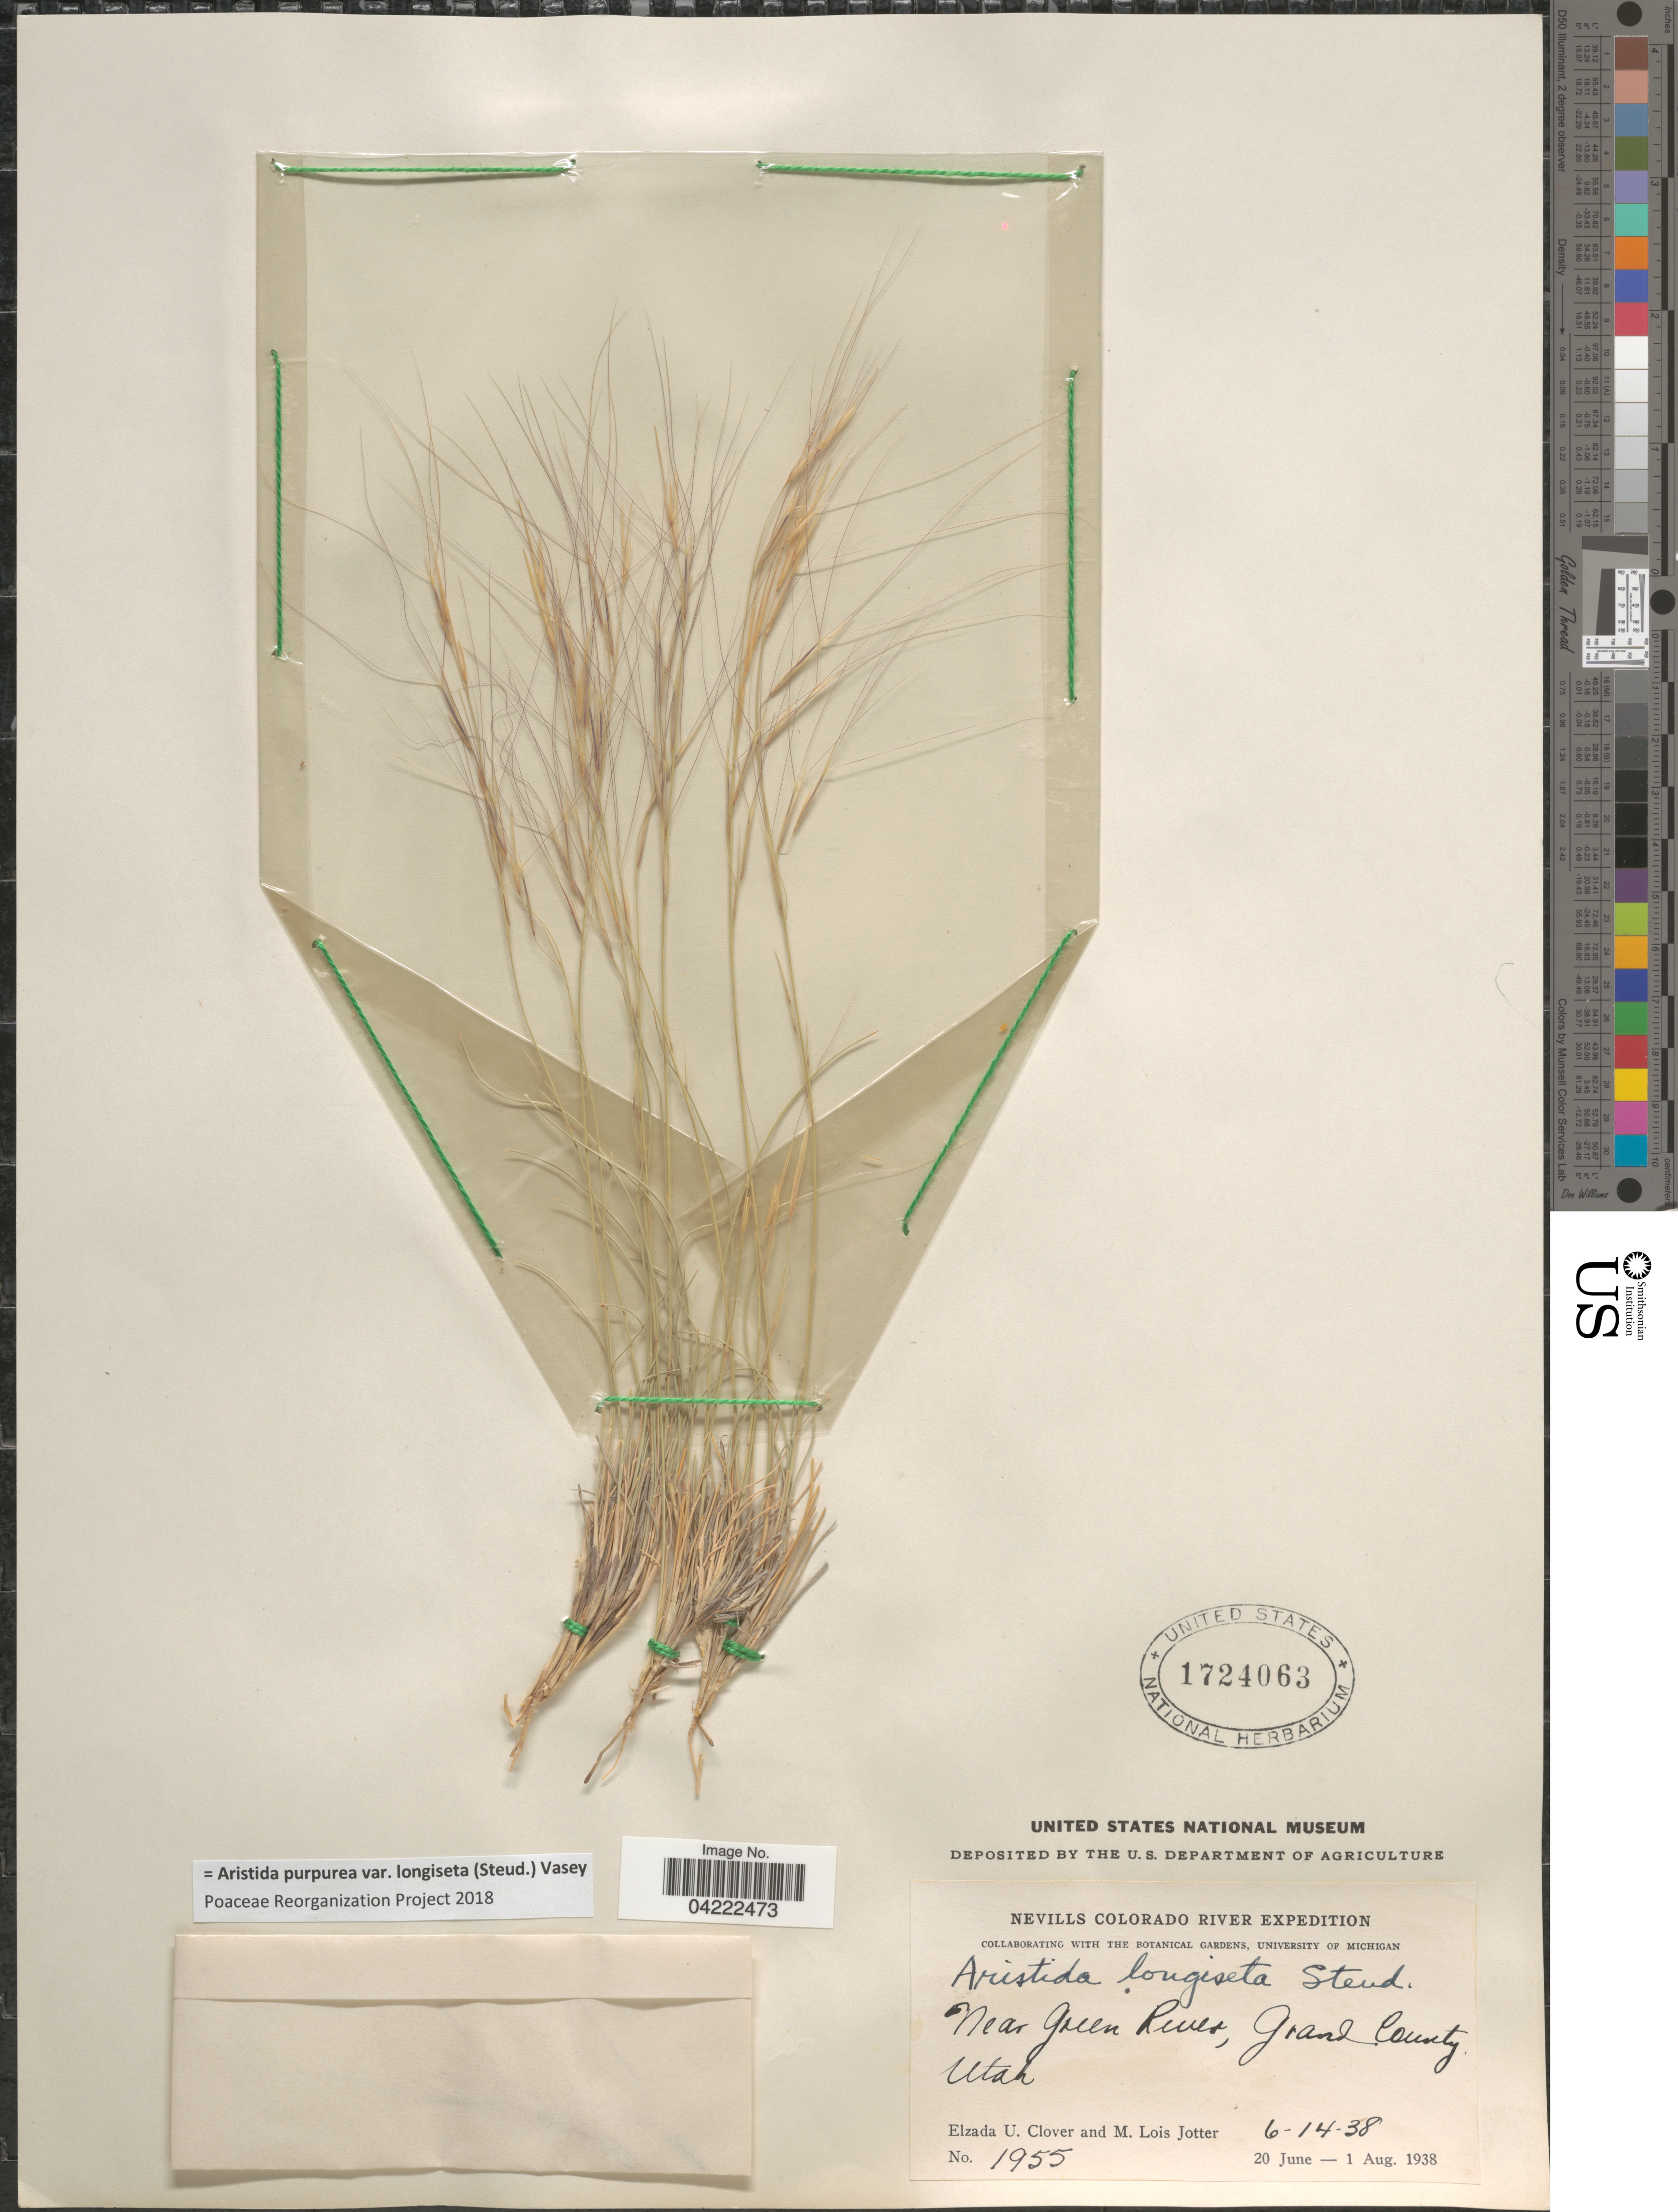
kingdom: Plantae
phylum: Tracheophyta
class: Liliopsida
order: Poales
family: Poaceae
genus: Aristida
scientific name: Aristida purpurea var. longiseta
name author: (Steud.) Vasey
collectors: E. U. Clover & M. Jotter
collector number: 1955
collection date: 1938-06-14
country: United States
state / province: Utah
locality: Nevills Colorado River Expedition. Near Green River, Grand County.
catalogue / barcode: US 1724063